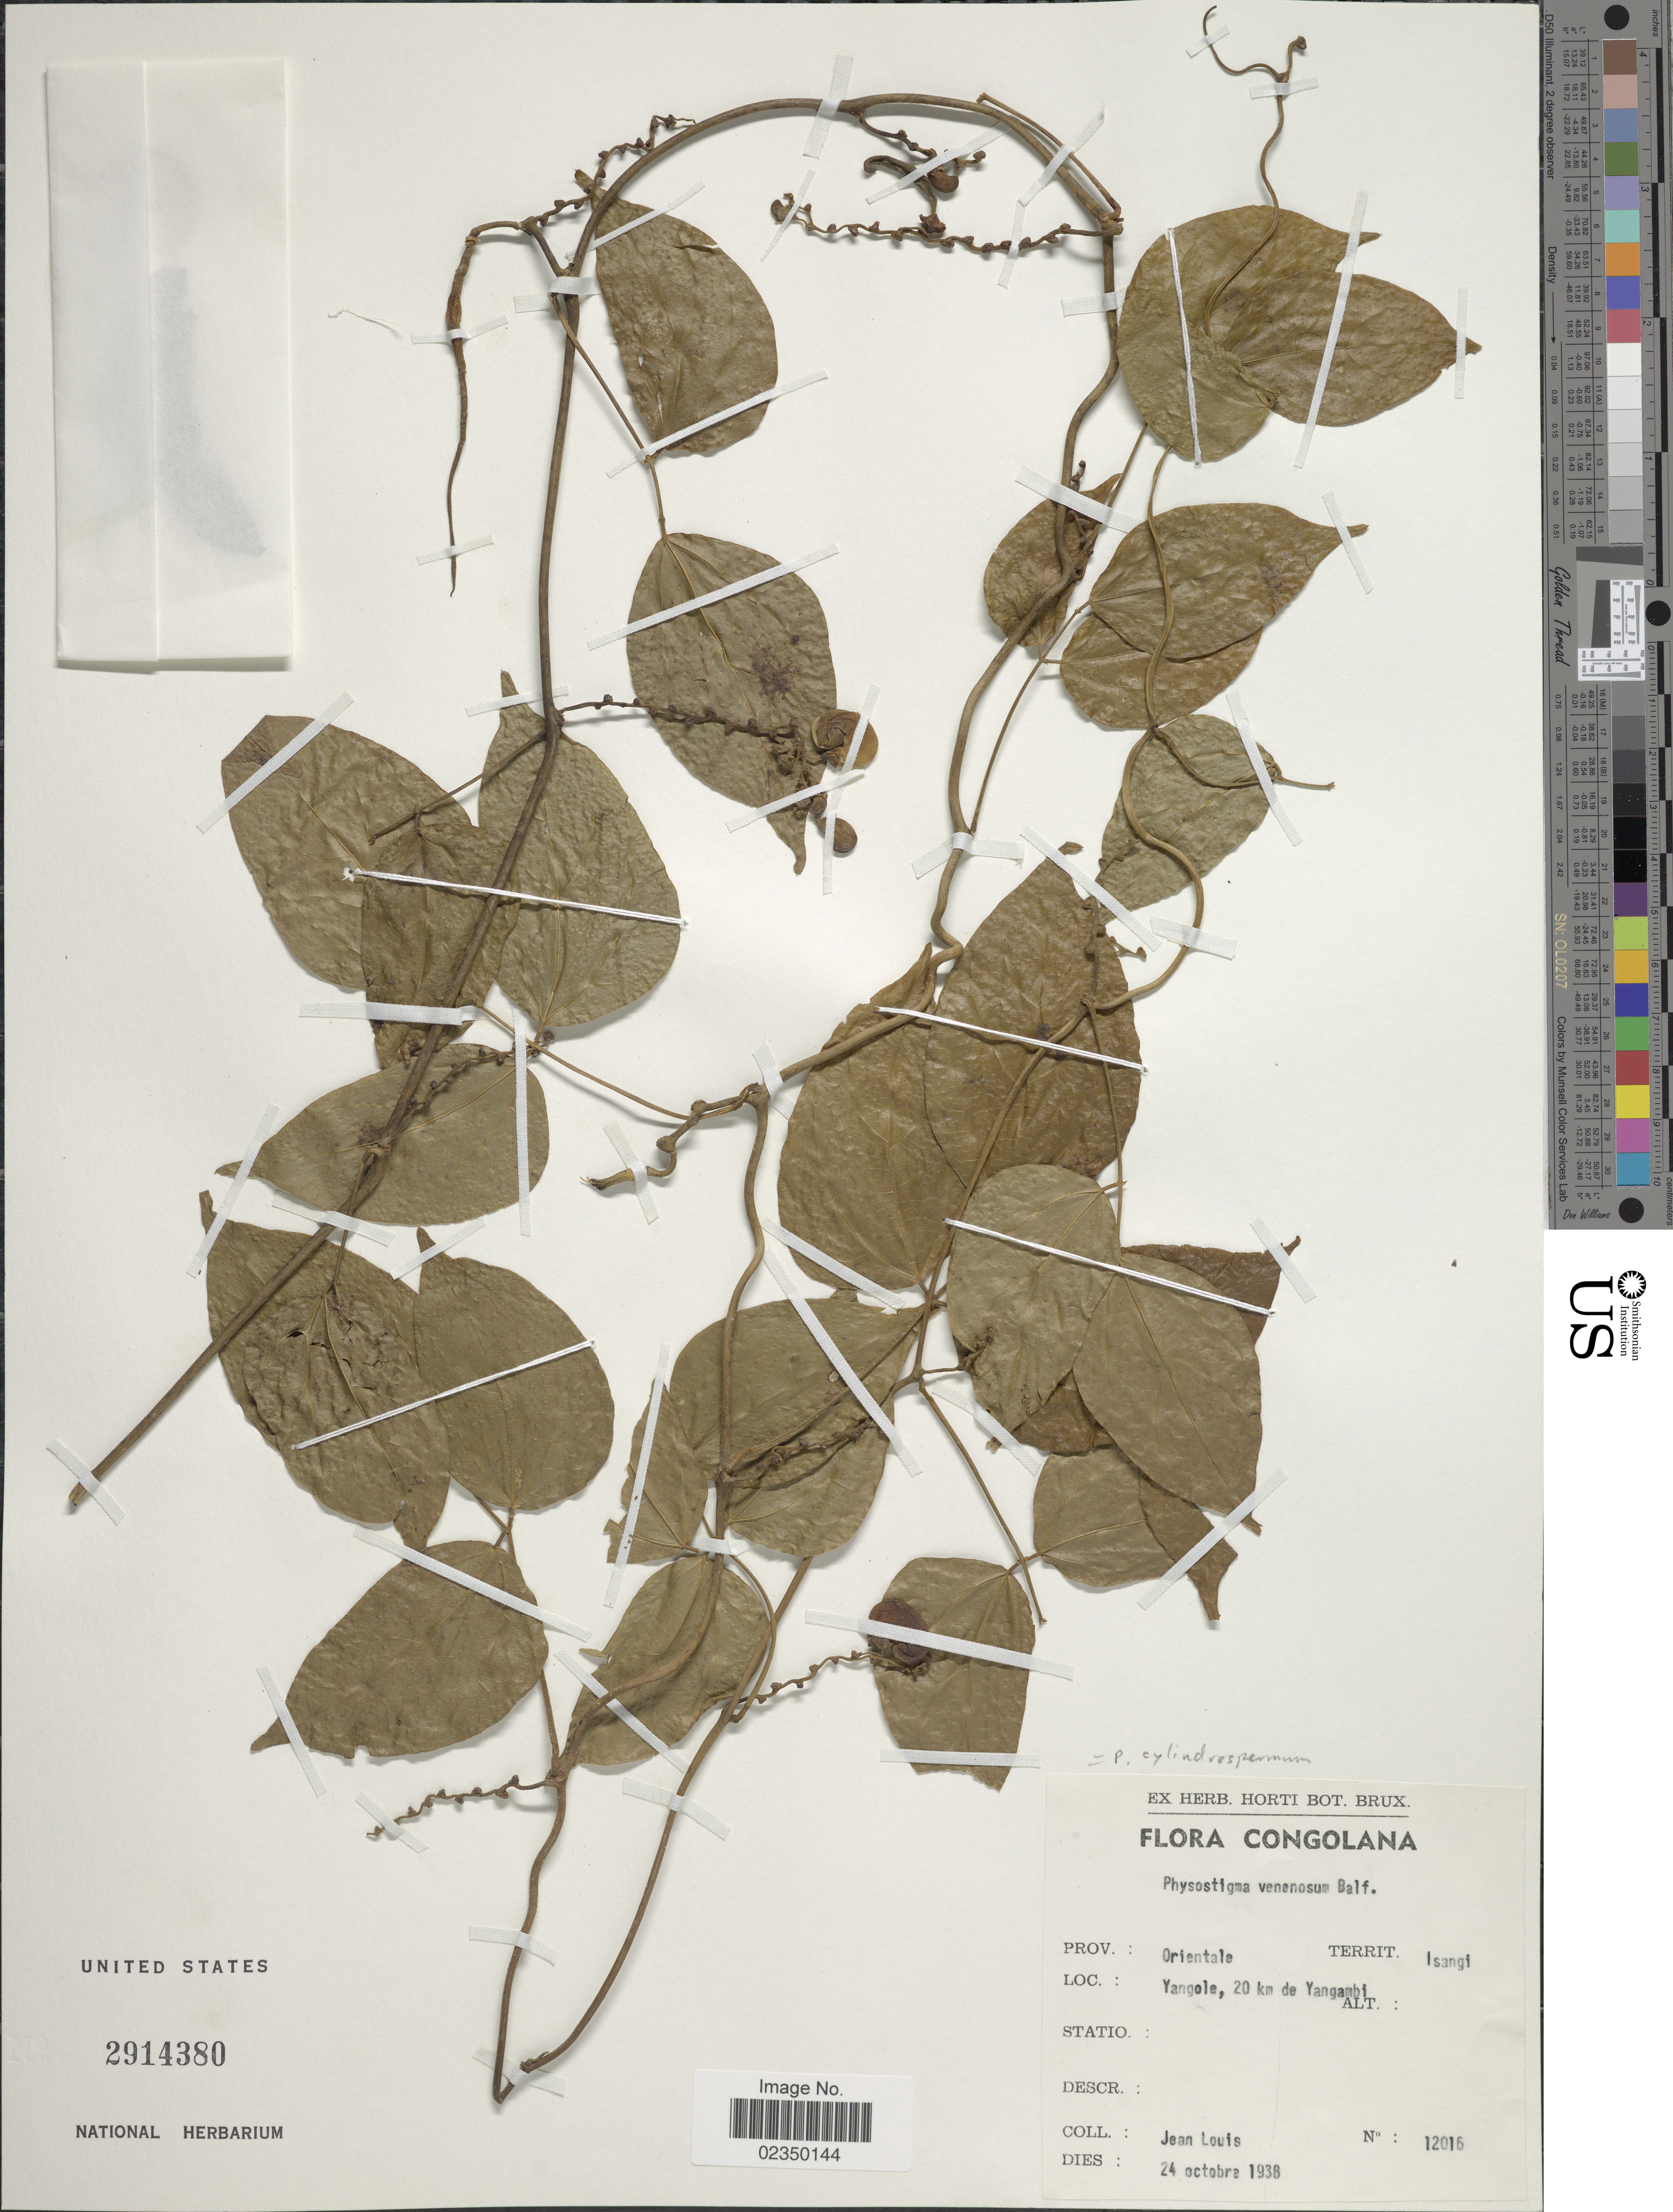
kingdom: Plantae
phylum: Tracheophyta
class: Magnoliopsida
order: Fabales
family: Fabaceae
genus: Physostigma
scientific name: Physostigma cylindrospermum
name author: E.M. Holmes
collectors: J. Louis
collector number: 12016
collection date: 1938-10-24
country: Congo, Democratic Republic of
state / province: Tshopo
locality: Congolana, Isangi, Yangole, 20 km de Yangambi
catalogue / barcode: US 2914380